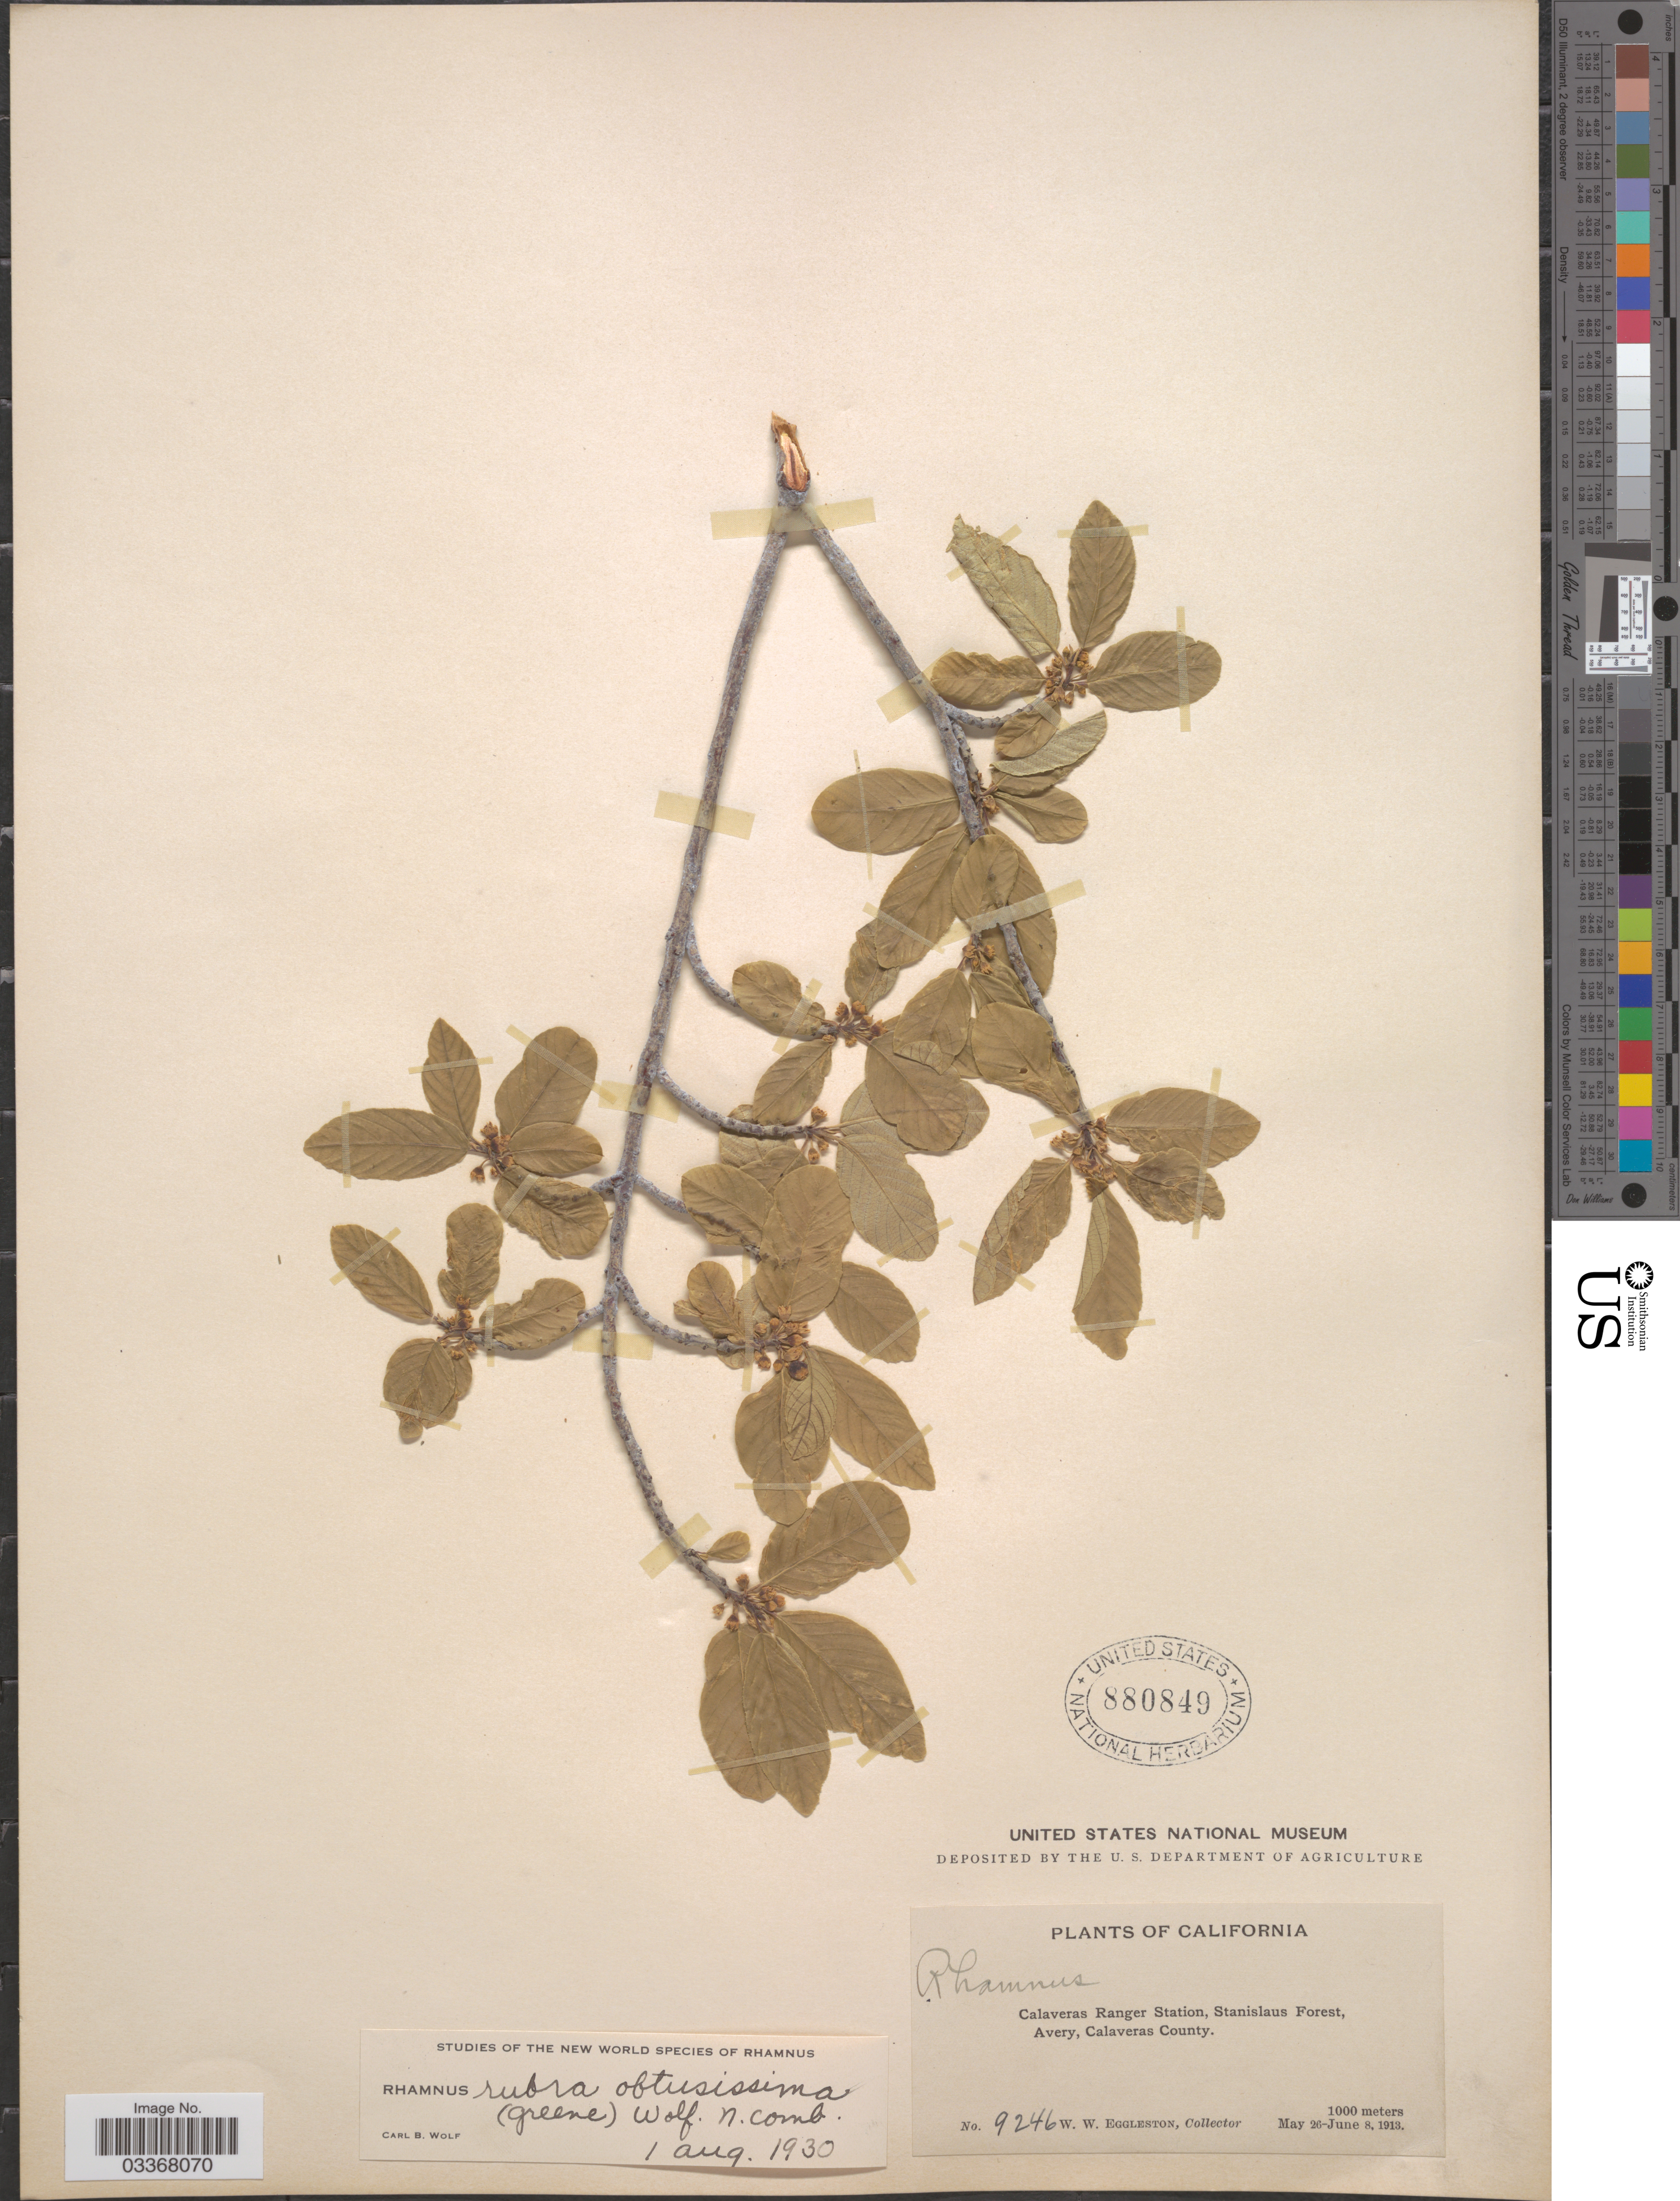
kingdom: Plantae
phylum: Tracheophyta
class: Magnoliopsida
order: Rosales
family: Rhamnaceae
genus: Frangula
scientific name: Frangula rubra subsp. obtusissima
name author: (Greene) Kartesz & Gandhi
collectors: W. W. Eggleston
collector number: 9246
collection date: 1913-05-26/1913-06-08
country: United States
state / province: California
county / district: Calaveras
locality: Calaveras Ranger Station, Stanislaus Forest, Avery, Calaveras County.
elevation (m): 1000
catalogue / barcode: US 880849